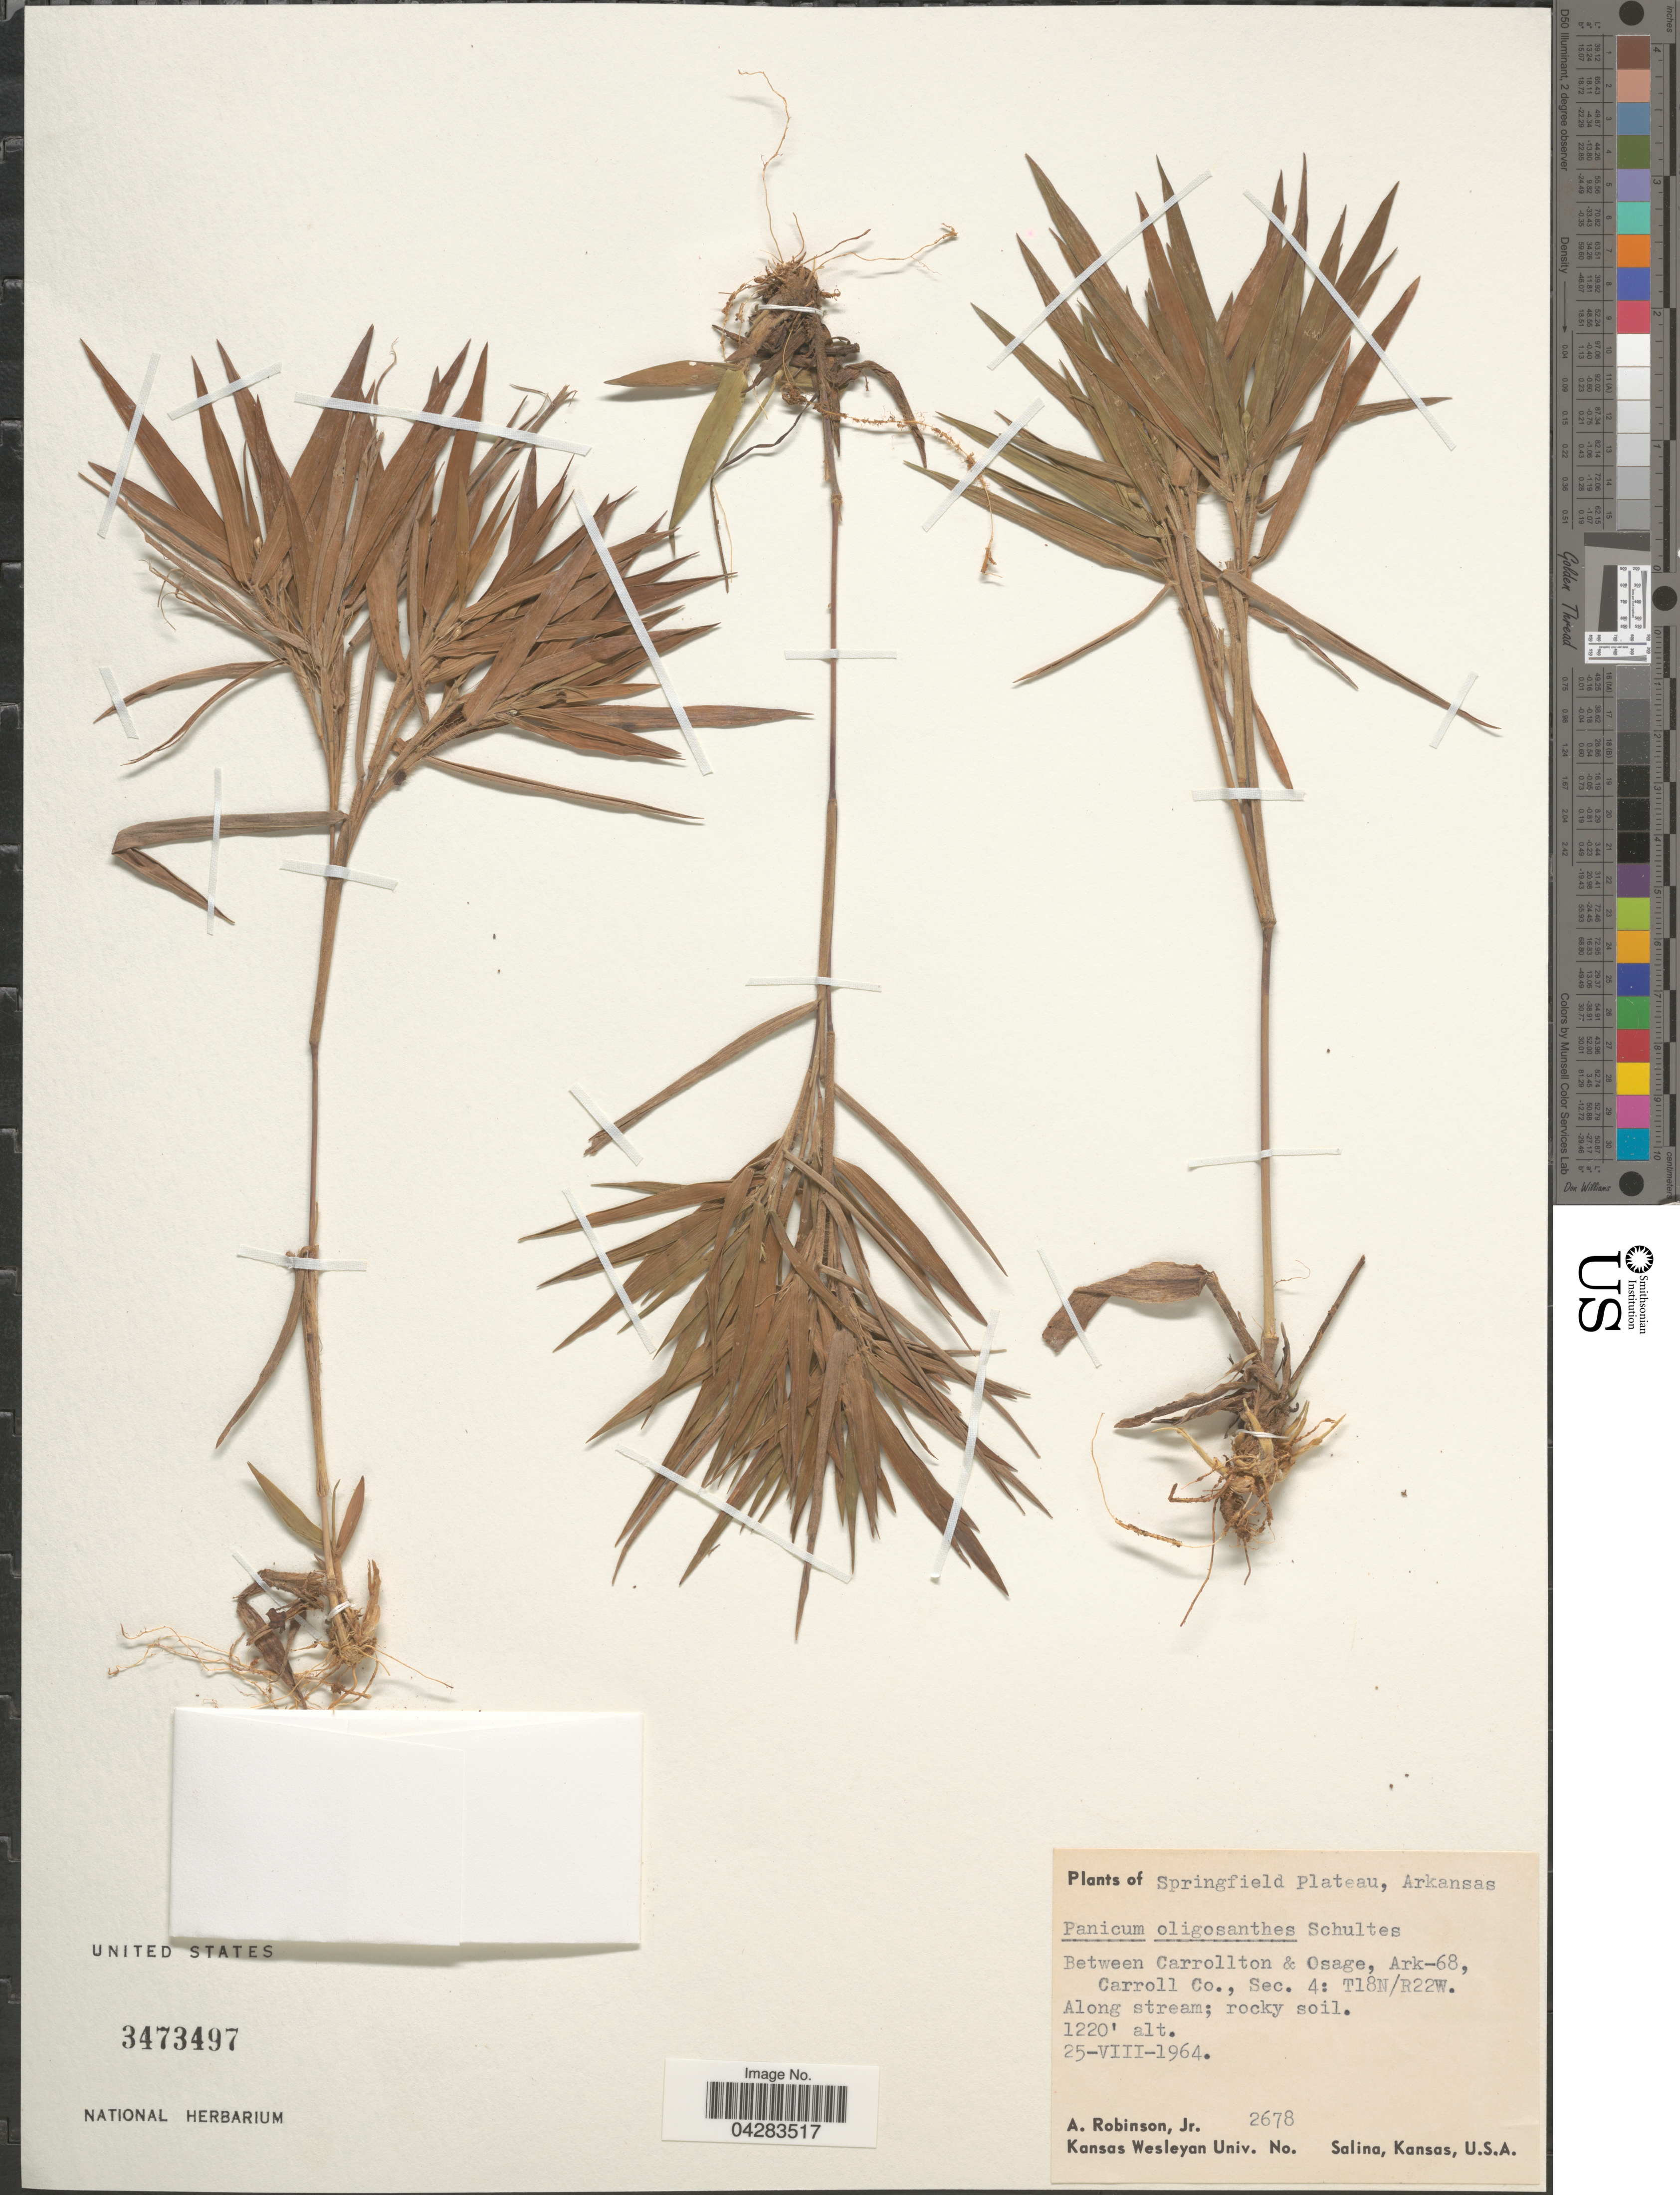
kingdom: Plantae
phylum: Tracheophyta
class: Liliopsida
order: Poales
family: Poaceae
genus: Dichanthelium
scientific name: Dichanthelium oligosanthes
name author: (Schult.) Gould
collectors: A. Robinson Jr.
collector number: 2678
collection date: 1964-08-25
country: United States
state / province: Arkansas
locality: Springfield Plateau. Between Carrollton & Osage, Ark-68, Carroll Co., Sec. 4: T18N/R22W.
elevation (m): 372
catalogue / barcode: US 3473497